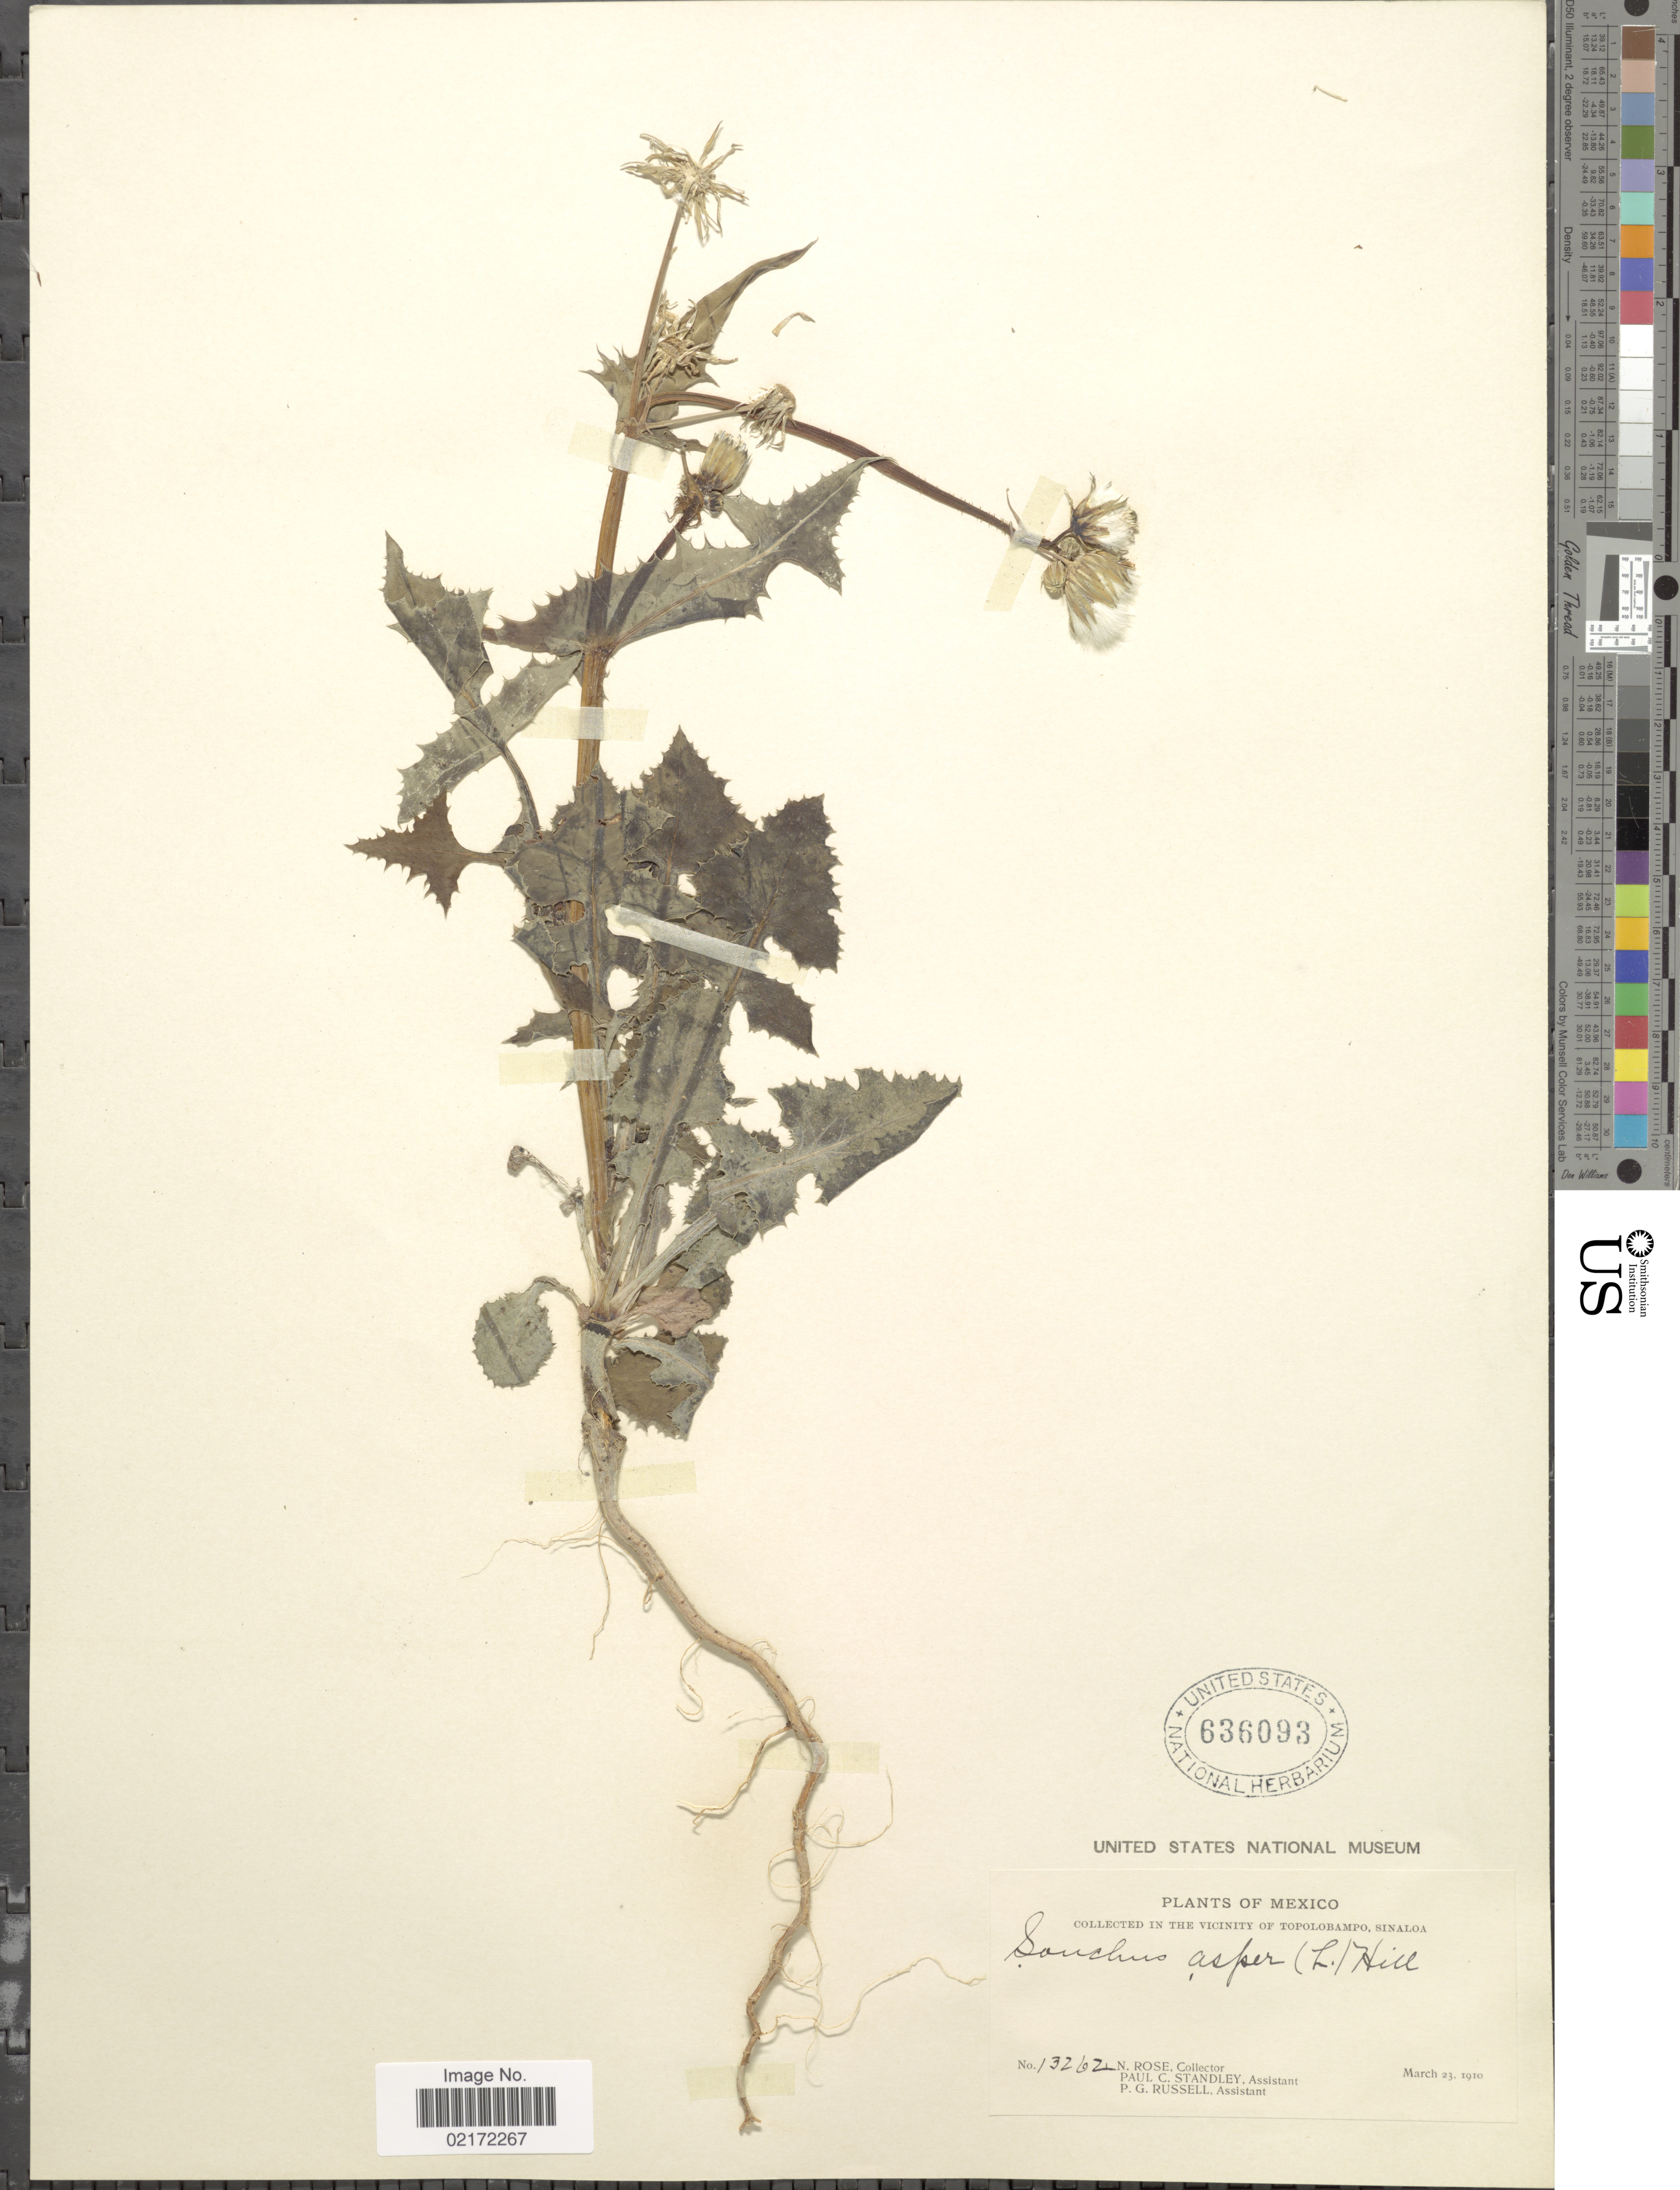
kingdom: Plantae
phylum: Tracheophyta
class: Magnoliopsida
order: Asterales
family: Asteraceae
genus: Sonchus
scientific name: Sonchus asper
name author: (L.) Hill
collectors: J. N. Rose, P. C. Standley & P. G. Russell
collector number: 13262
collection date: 1910-03-23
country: Mexico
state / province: Sinaloa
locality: In the vicinity of Topolobampo, Sinaloa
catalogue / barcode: US 636093